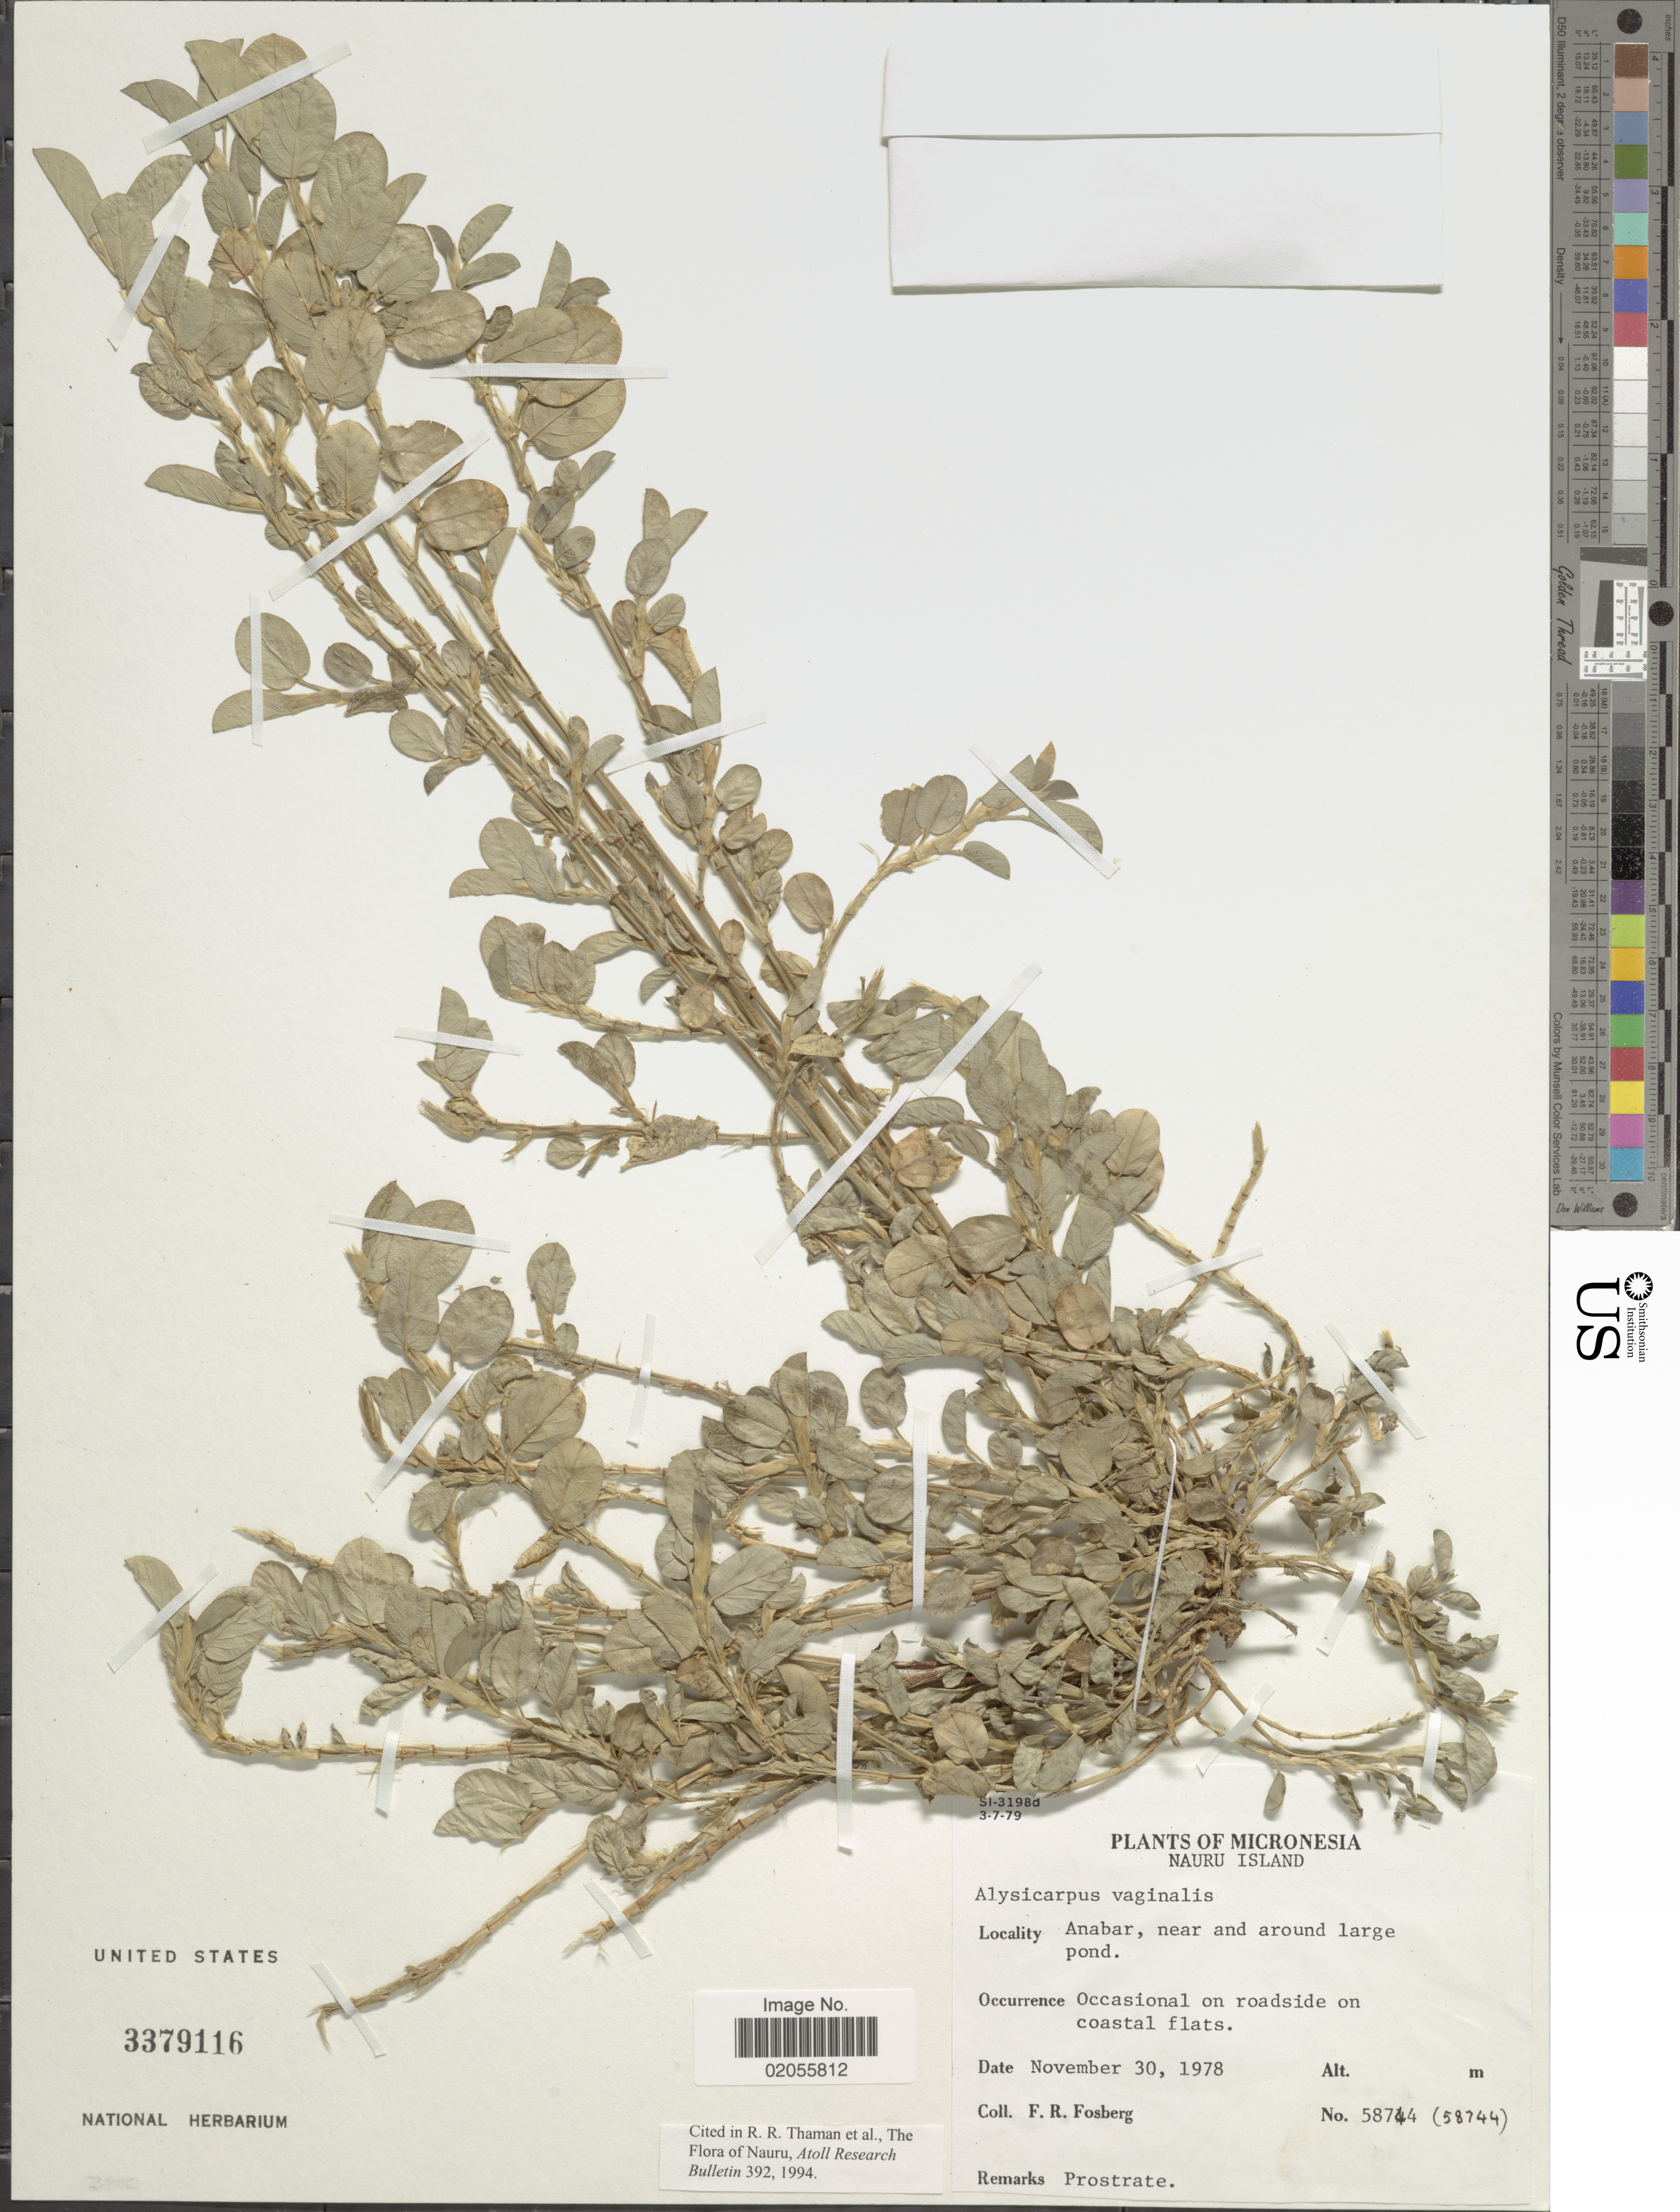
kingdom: Plantae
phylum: Tracheophyta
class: Magnoliopsida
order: Fabales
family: Fabaceae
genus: Alysicarpus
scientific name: Alysicarpus vaginalis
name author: (L.) DC.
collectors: F. R. Fosberg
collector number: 58744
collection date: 1978-11-30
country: Nauru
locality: Micronesia, Anabar, near and around large pond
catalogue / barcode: US 3379116